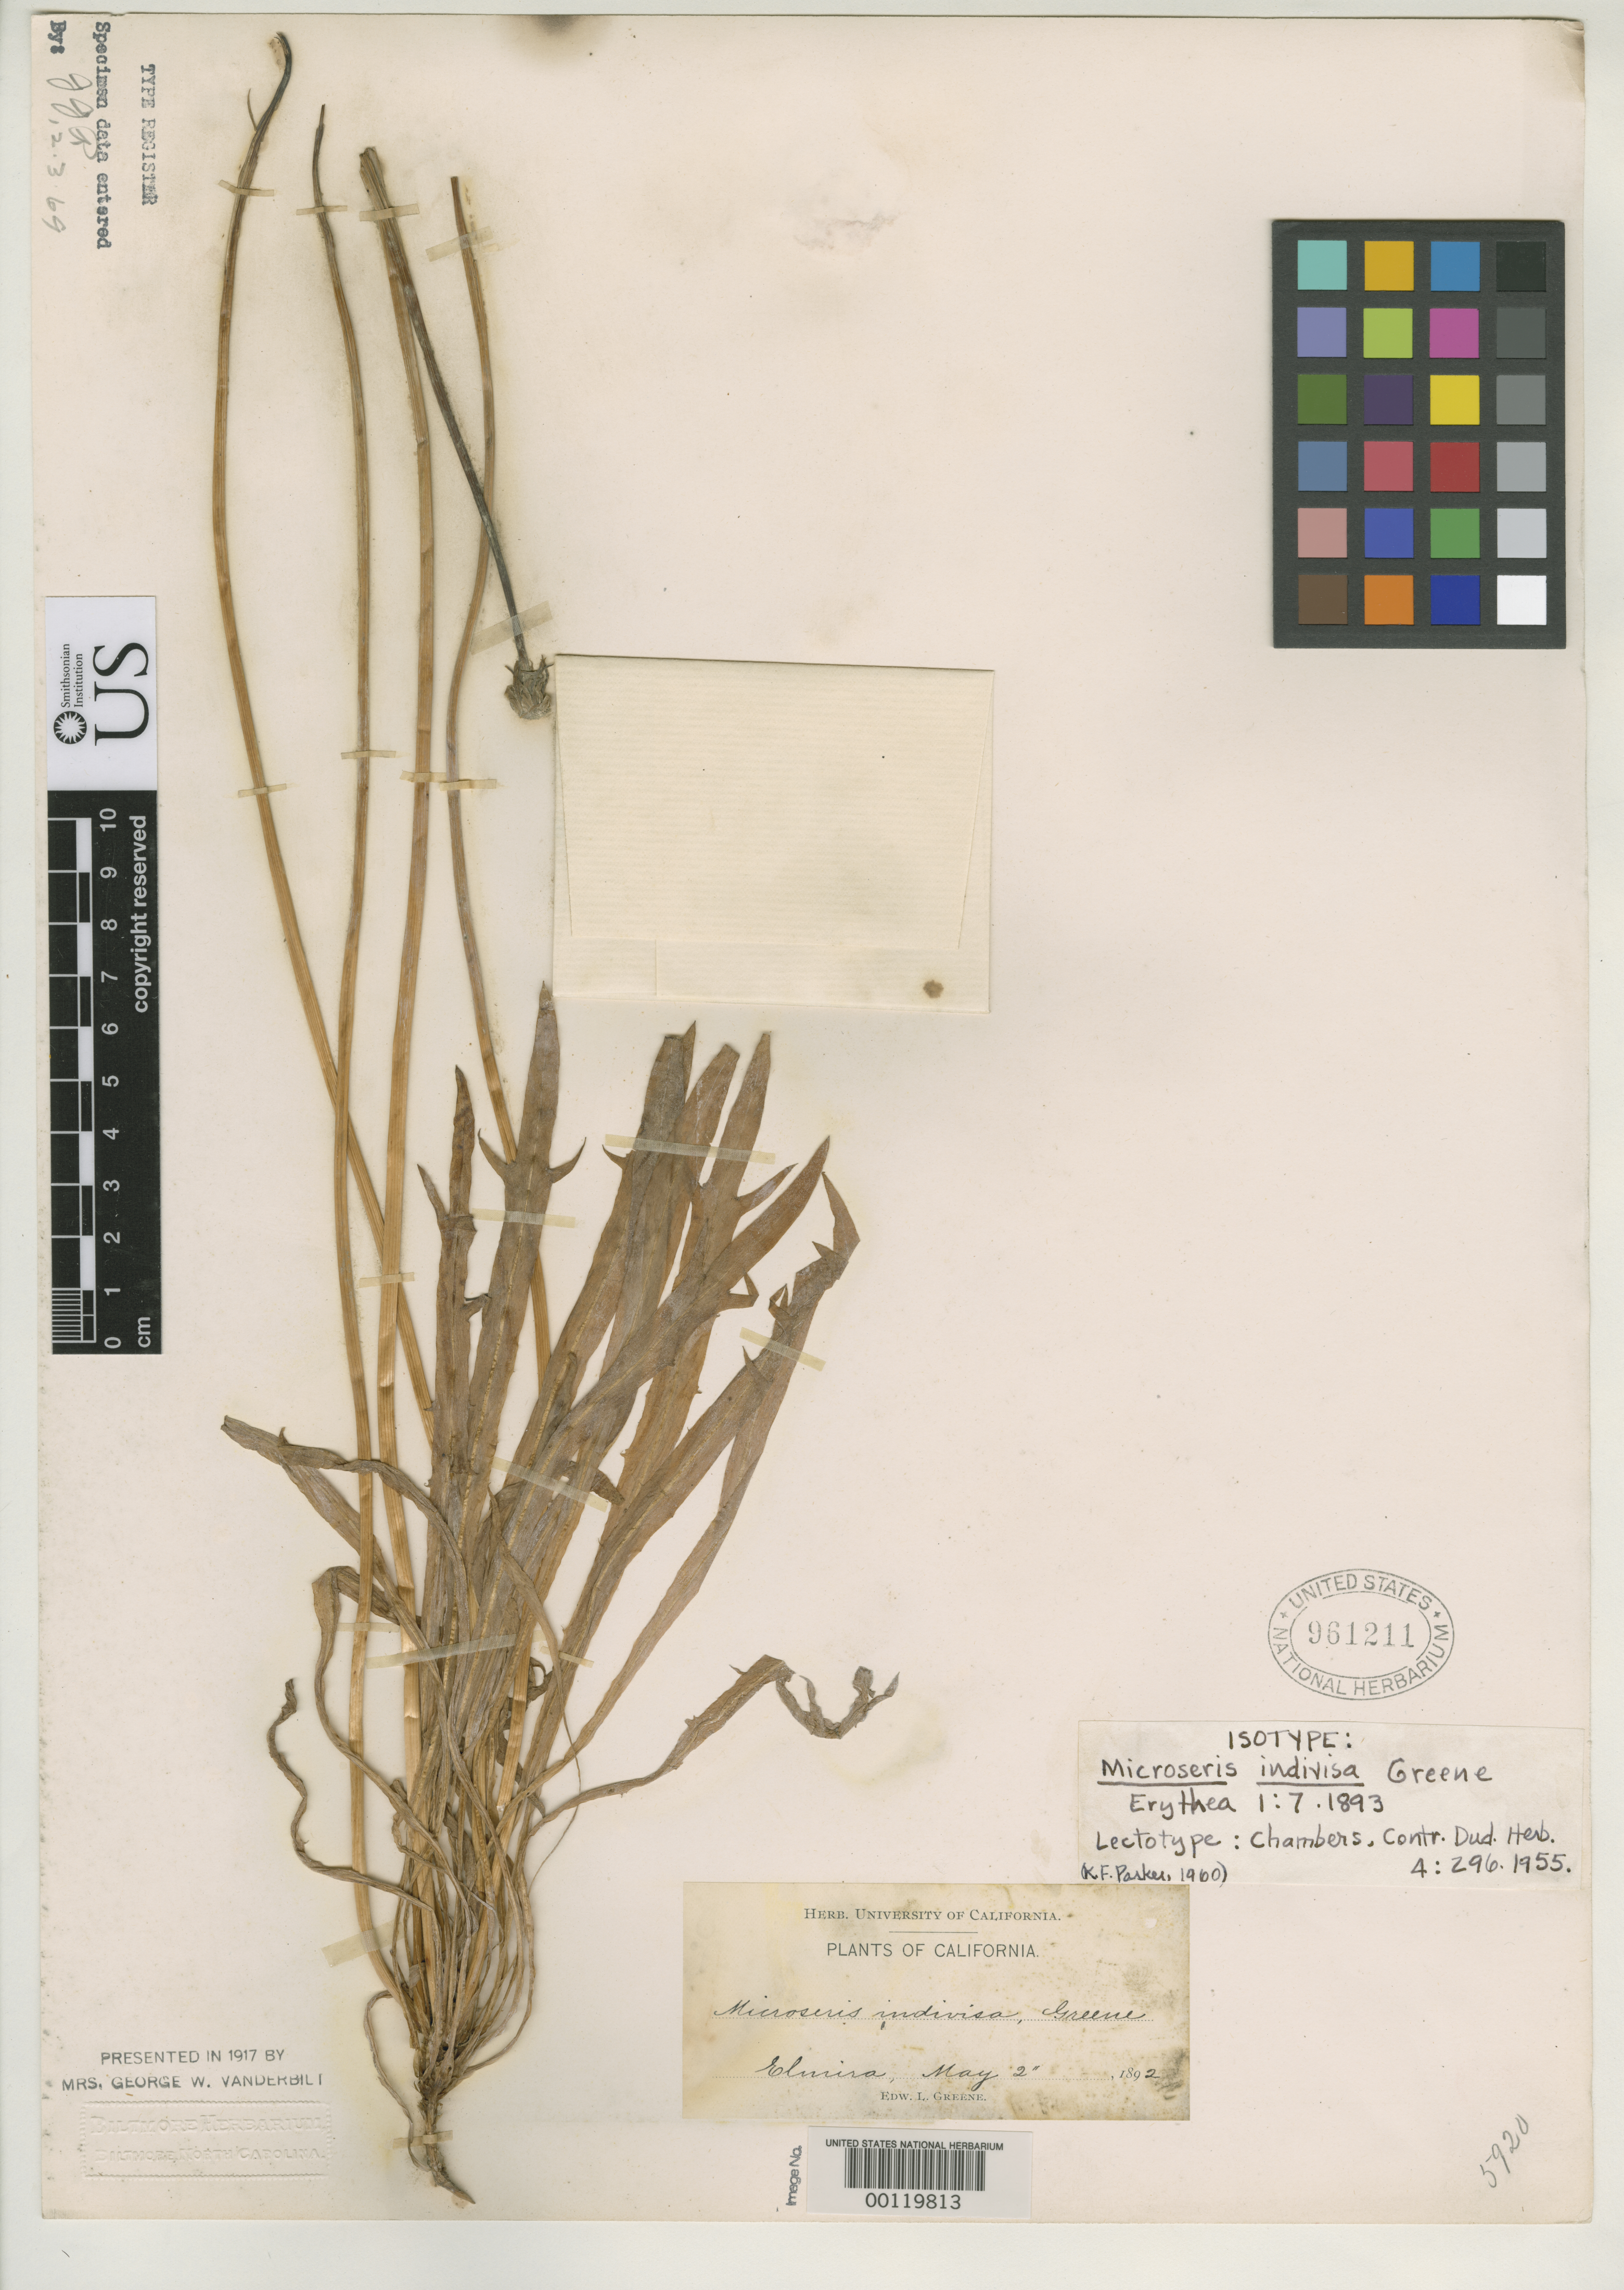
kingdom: Plantae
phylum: Tracheophyta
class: Magnoliopsida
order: Asterales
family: Asteraceae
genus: Microseris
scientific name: Microseris indivisa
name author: Greene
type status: Isolectotype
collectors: E. L. Greene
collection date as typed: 02 May 1892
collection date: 1892-05-02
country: United States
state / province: California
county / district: Solano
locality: Elmira.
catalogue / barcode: US 961211